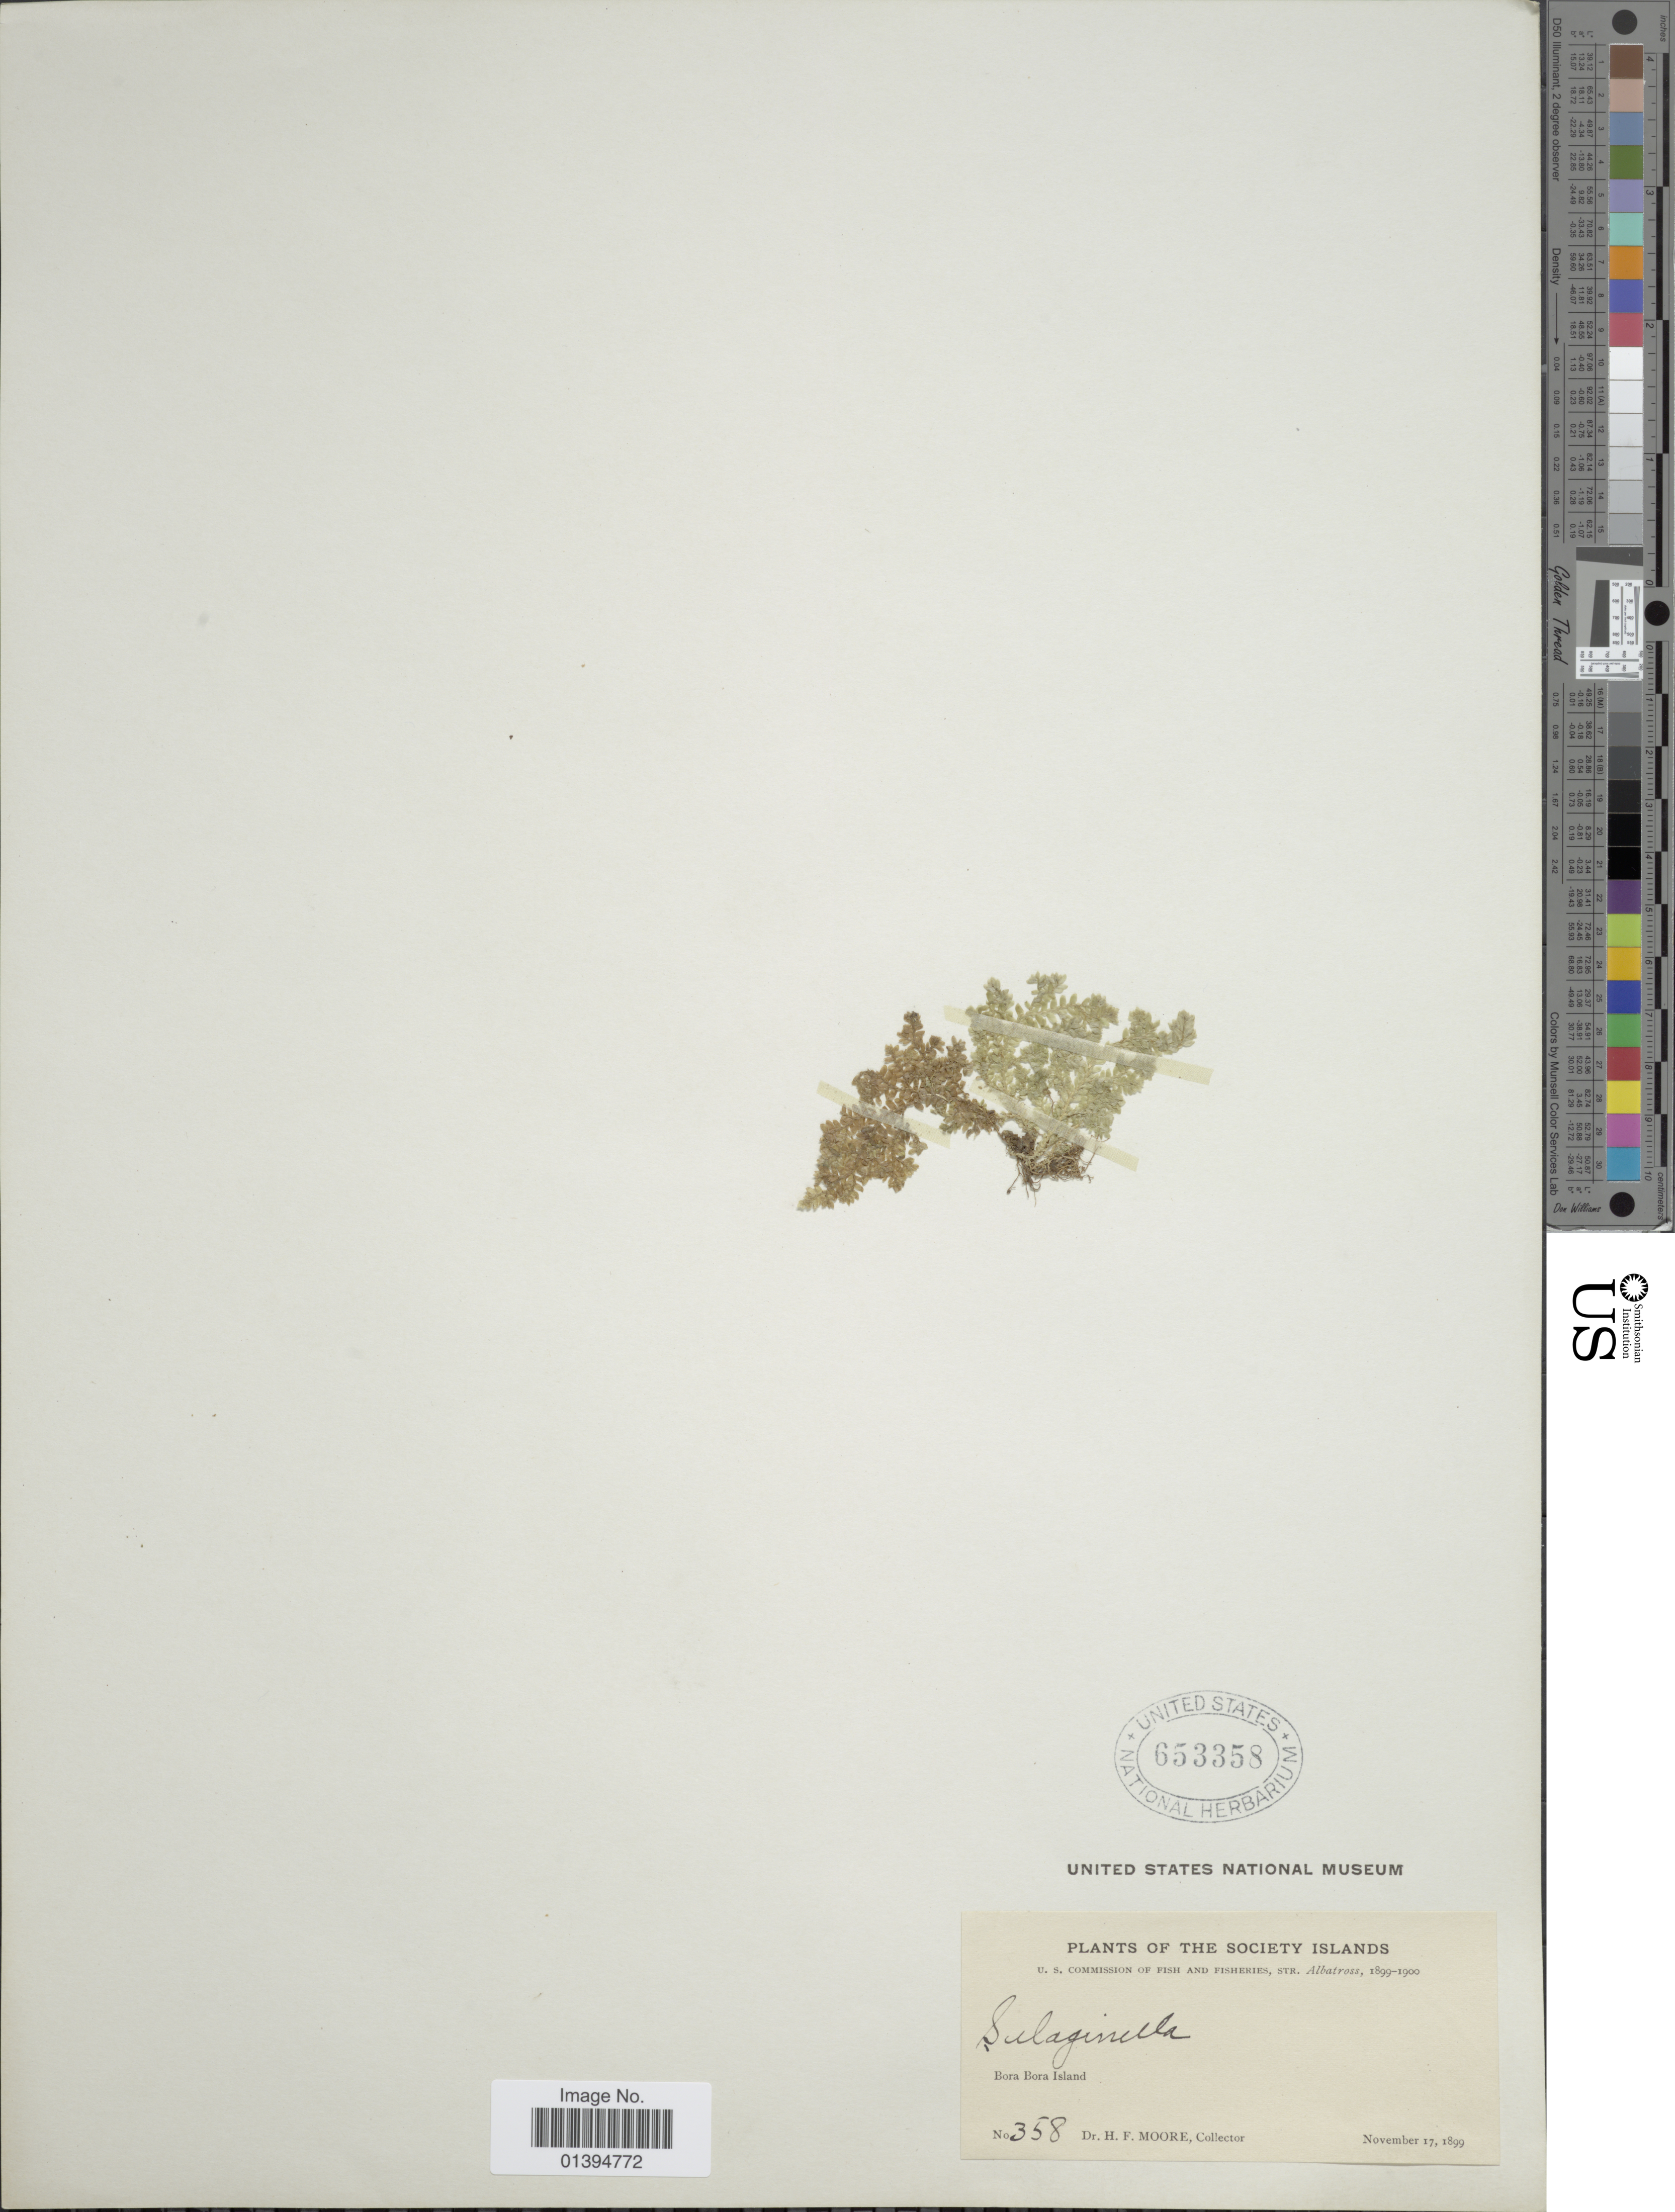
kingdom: Plantae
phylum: Tracheophyta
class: Lycopodiopsida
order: Selaginellales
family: Selaginellaceae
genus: Selaginella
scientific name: Selaginella societatis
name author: J.W. Moore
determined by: Florence, J.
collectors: H. F. Moore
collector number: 358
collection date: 1899-11-17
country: French Polynesia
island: Bora Bora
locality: Society Islands, Bora Bora Island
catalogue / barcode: US 653358